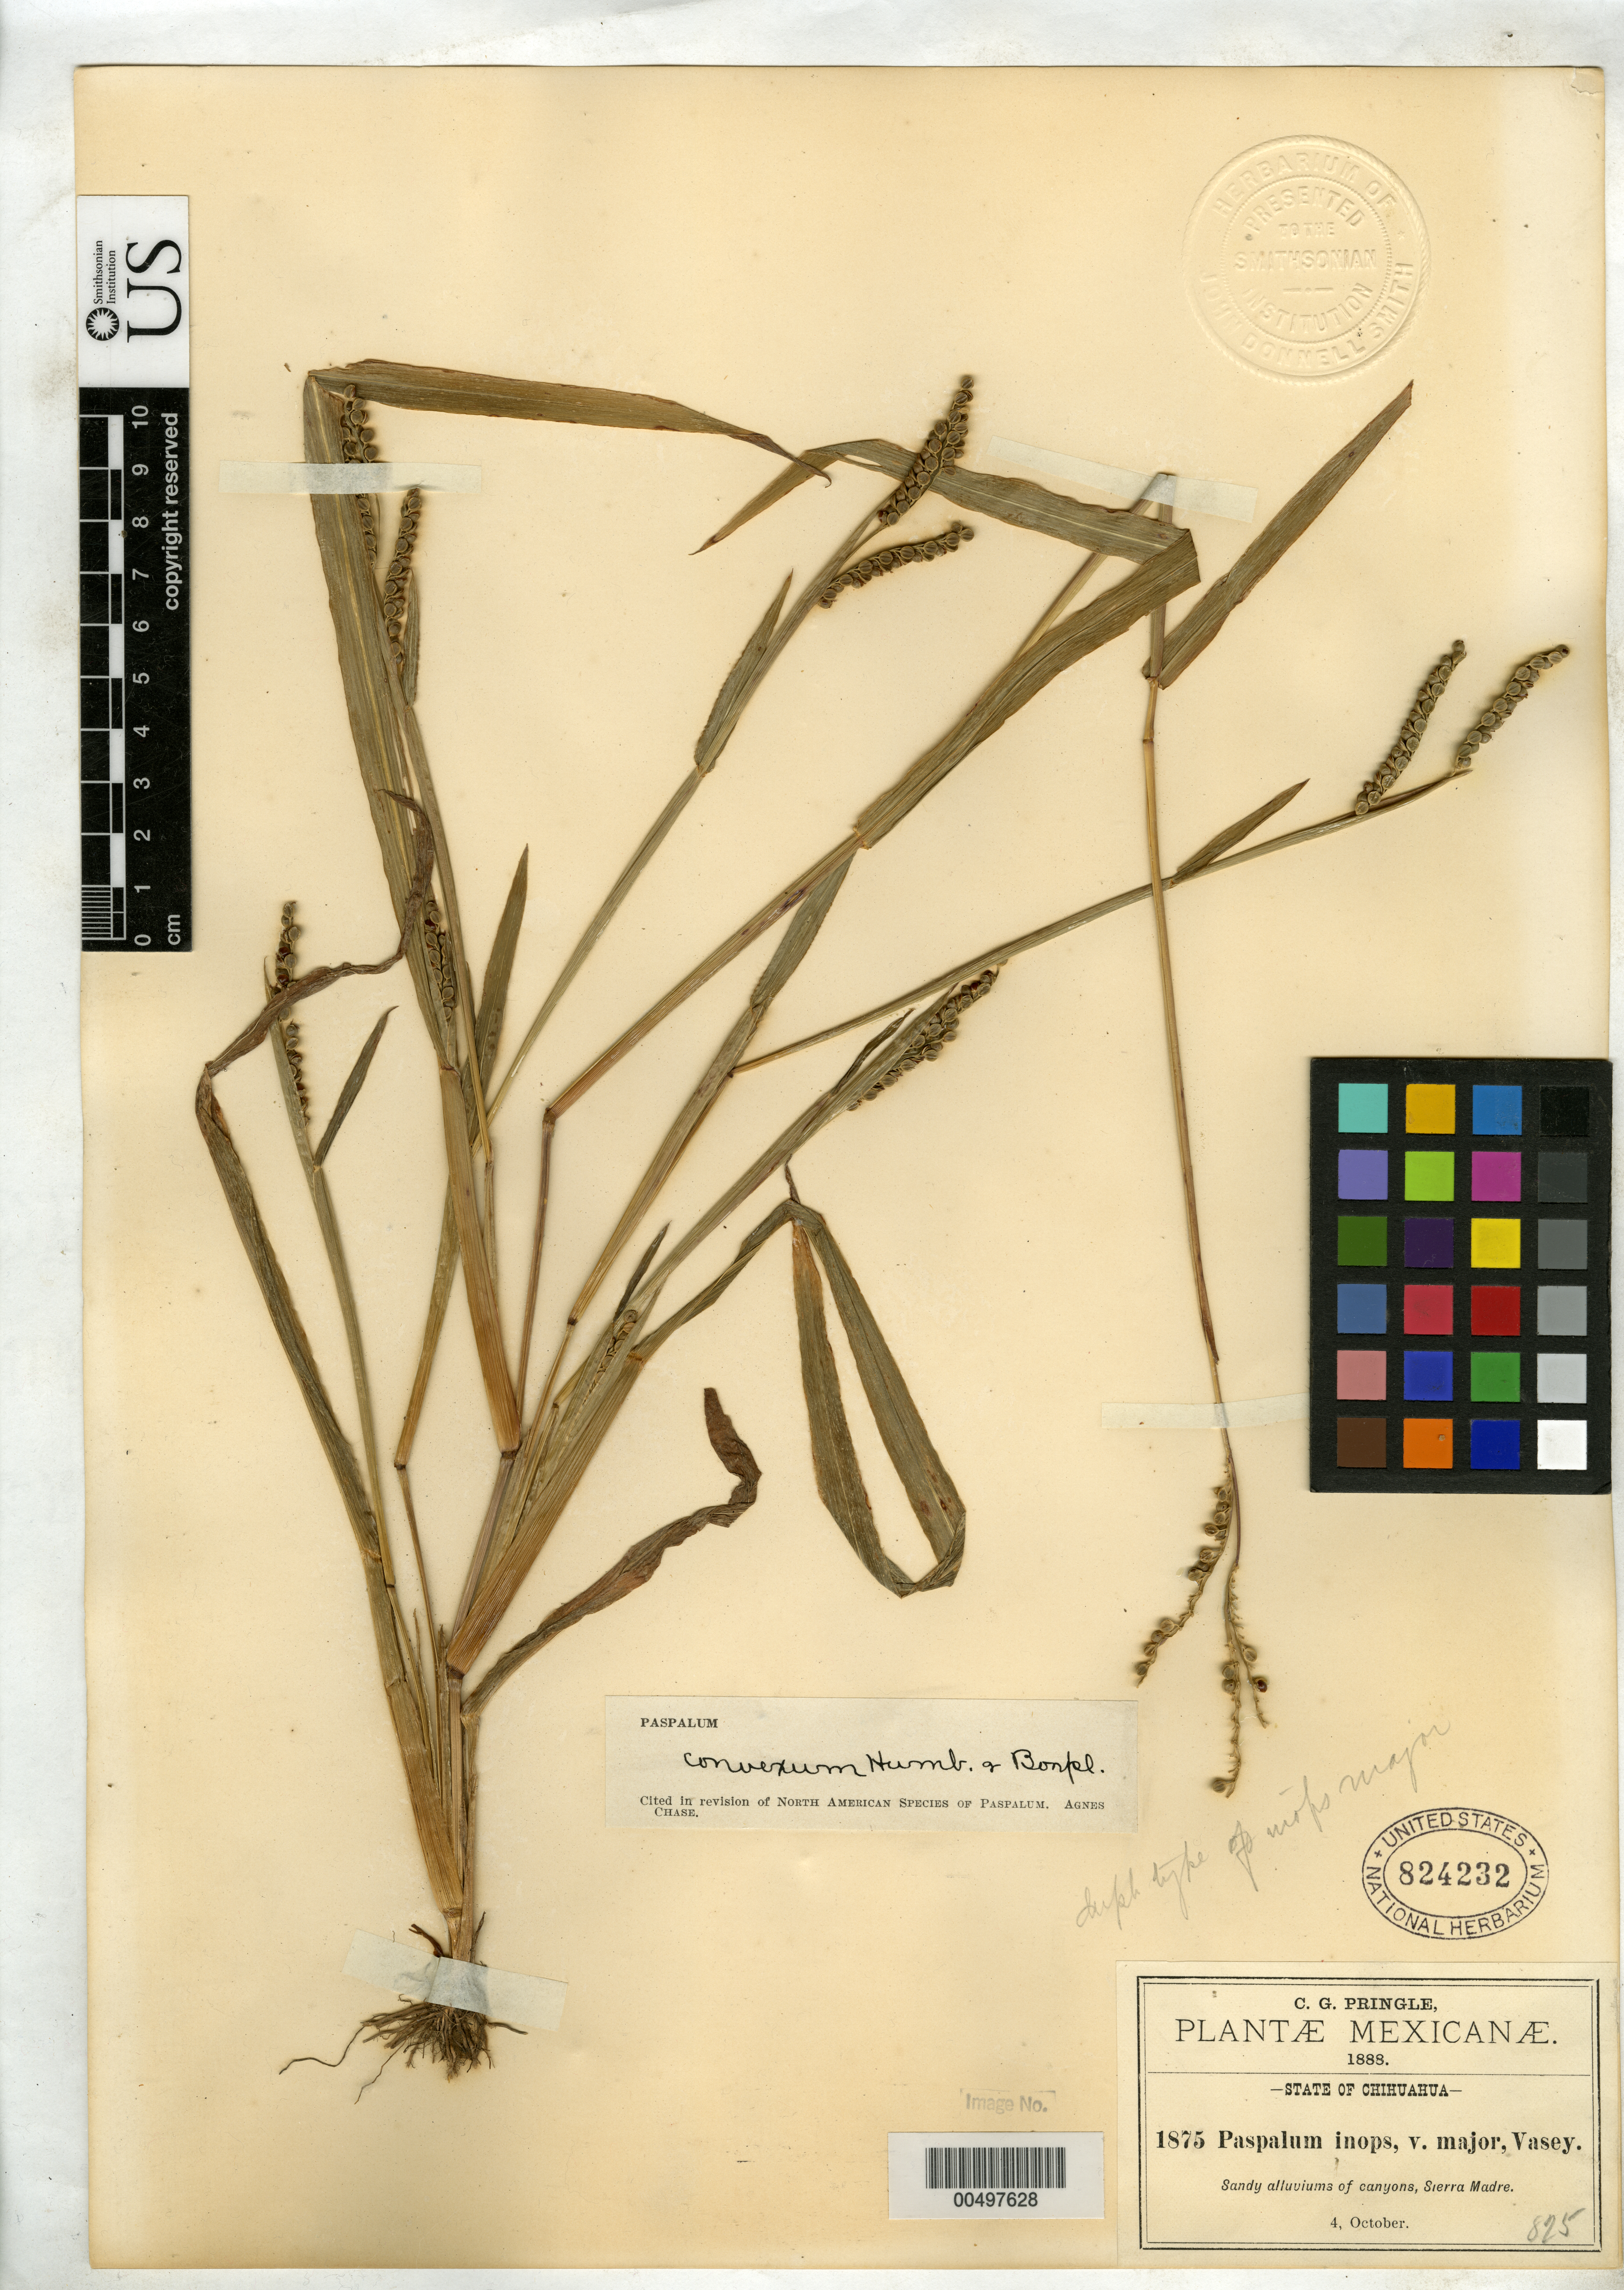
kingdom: Plantae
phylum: Tracheophyta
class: Liliopsida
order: Poales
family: Poaceae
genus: Paspalum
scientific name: Paspalum inops var. majus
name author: Vasey ex W.J. Beal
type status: Isotype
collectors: C. G. Pringle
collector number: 1875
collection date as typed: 4 Oct 1888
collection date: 1888-10-04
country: Mexico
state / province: Chihuahua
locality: Sierra Madre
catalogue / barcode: US 824232